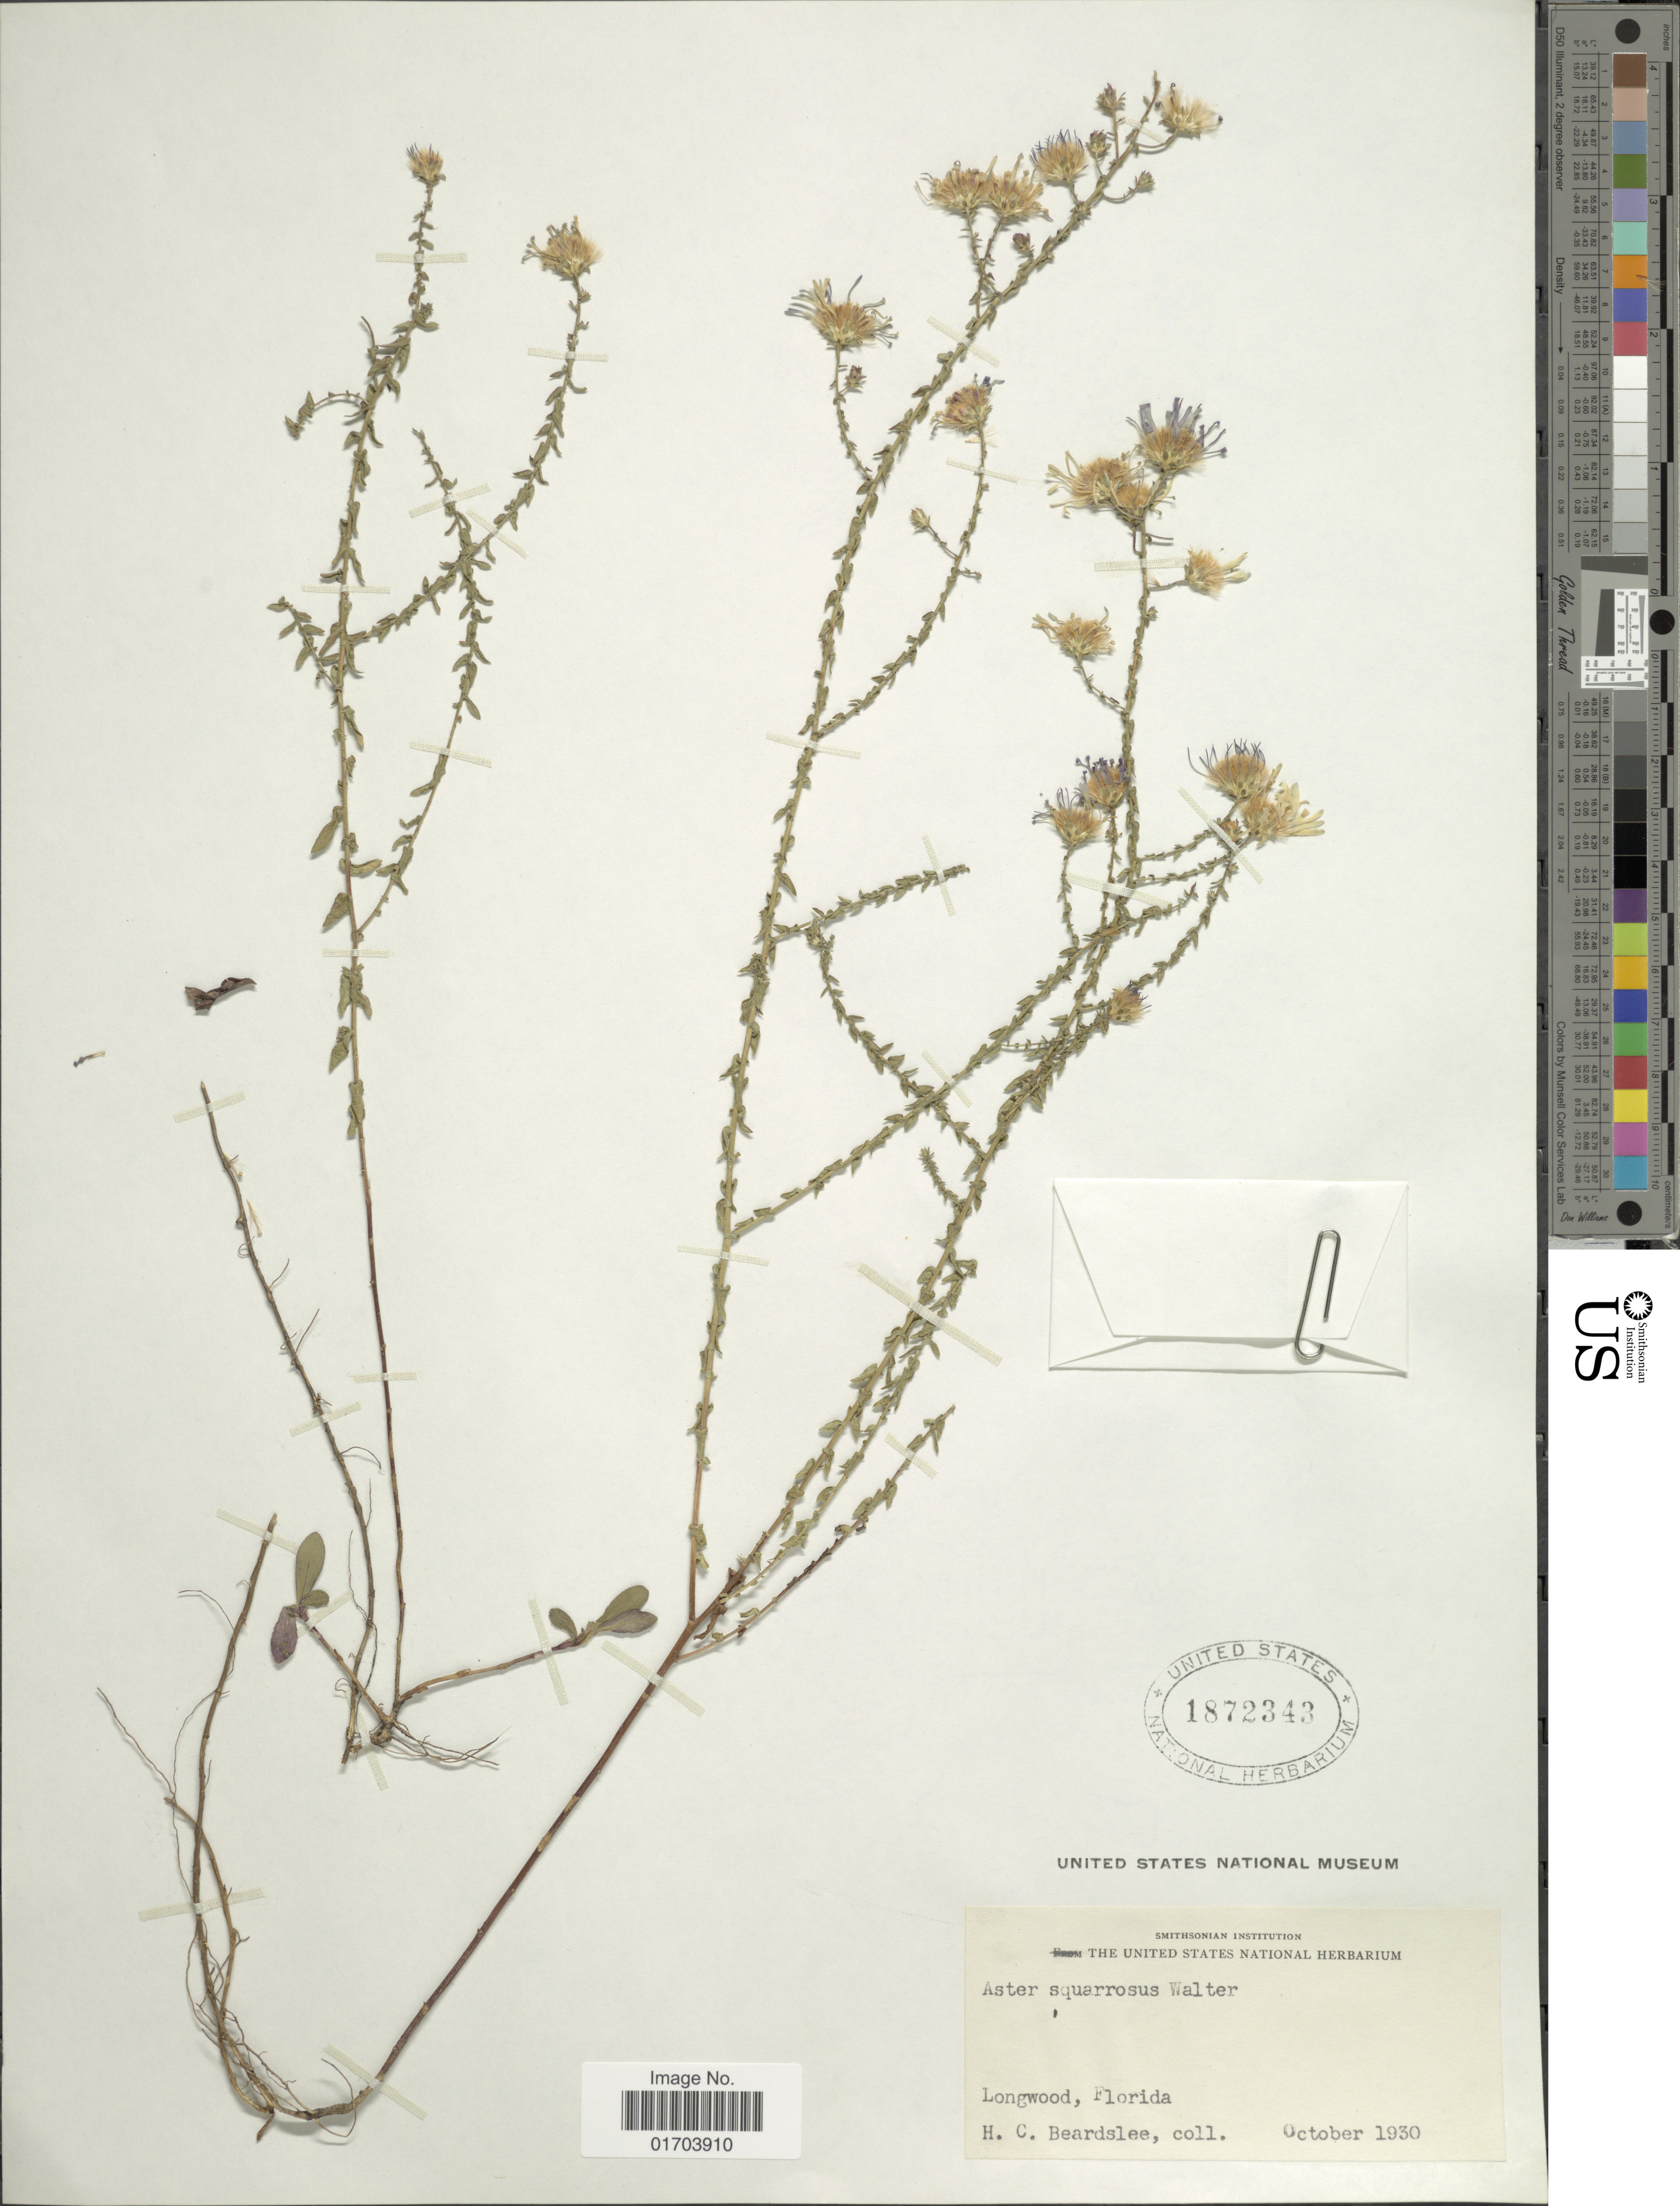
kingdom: Plantae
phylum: Tracheophyta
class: Magnoliopsida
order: Asterales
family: Asteraceae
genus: Symphyotrichum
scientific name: Symphyotrichum walteri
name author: (Alexander) G.L. Nesom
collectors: H. Beardslee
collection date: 1930-10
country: United States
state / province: Florida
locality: Longwood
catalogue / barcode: US 1872343